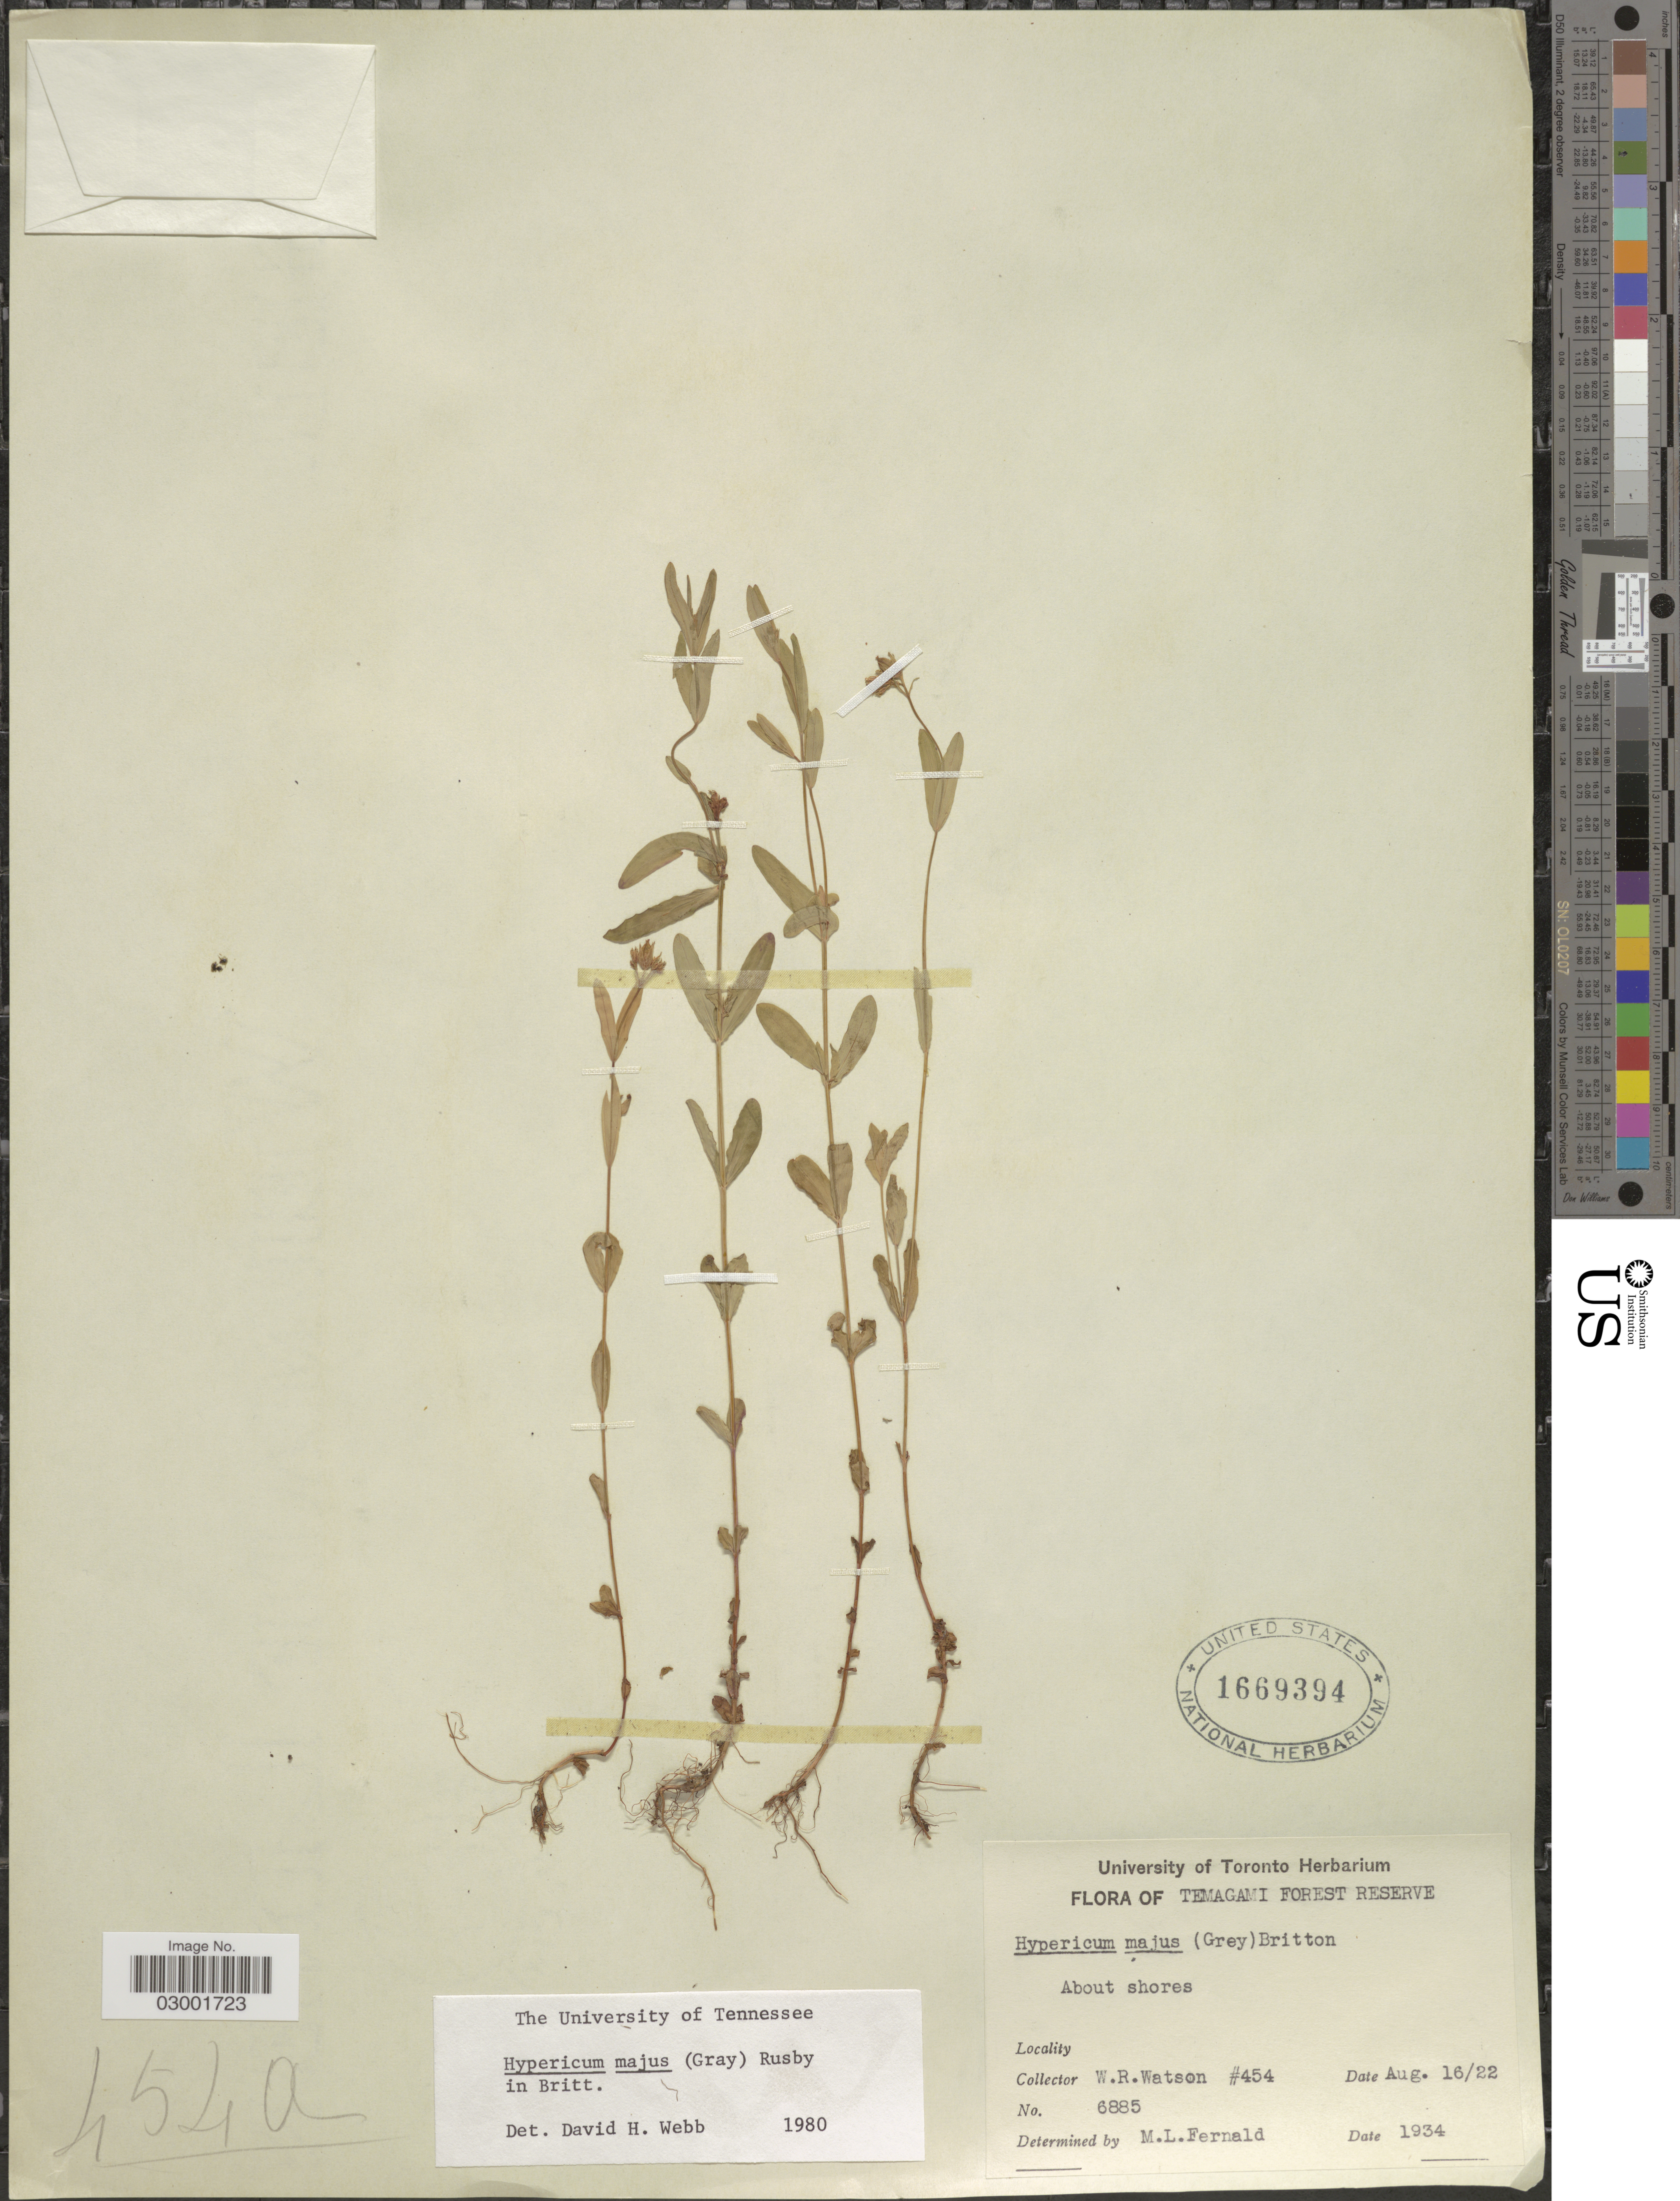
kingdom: Plantae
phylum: Tracheophyta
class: Magnoliopsida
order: Malpighiales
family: Hypericaceae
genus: Hypericum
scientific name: Hypericum majus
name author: (A. Gray) Britton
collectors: W. R. Watson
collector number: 454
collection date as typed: Transcribed d/m/y: 16/8/22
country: Canada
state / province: Ontario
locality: Temagami Forest Reserve. About shores.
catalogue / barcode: US 1669394